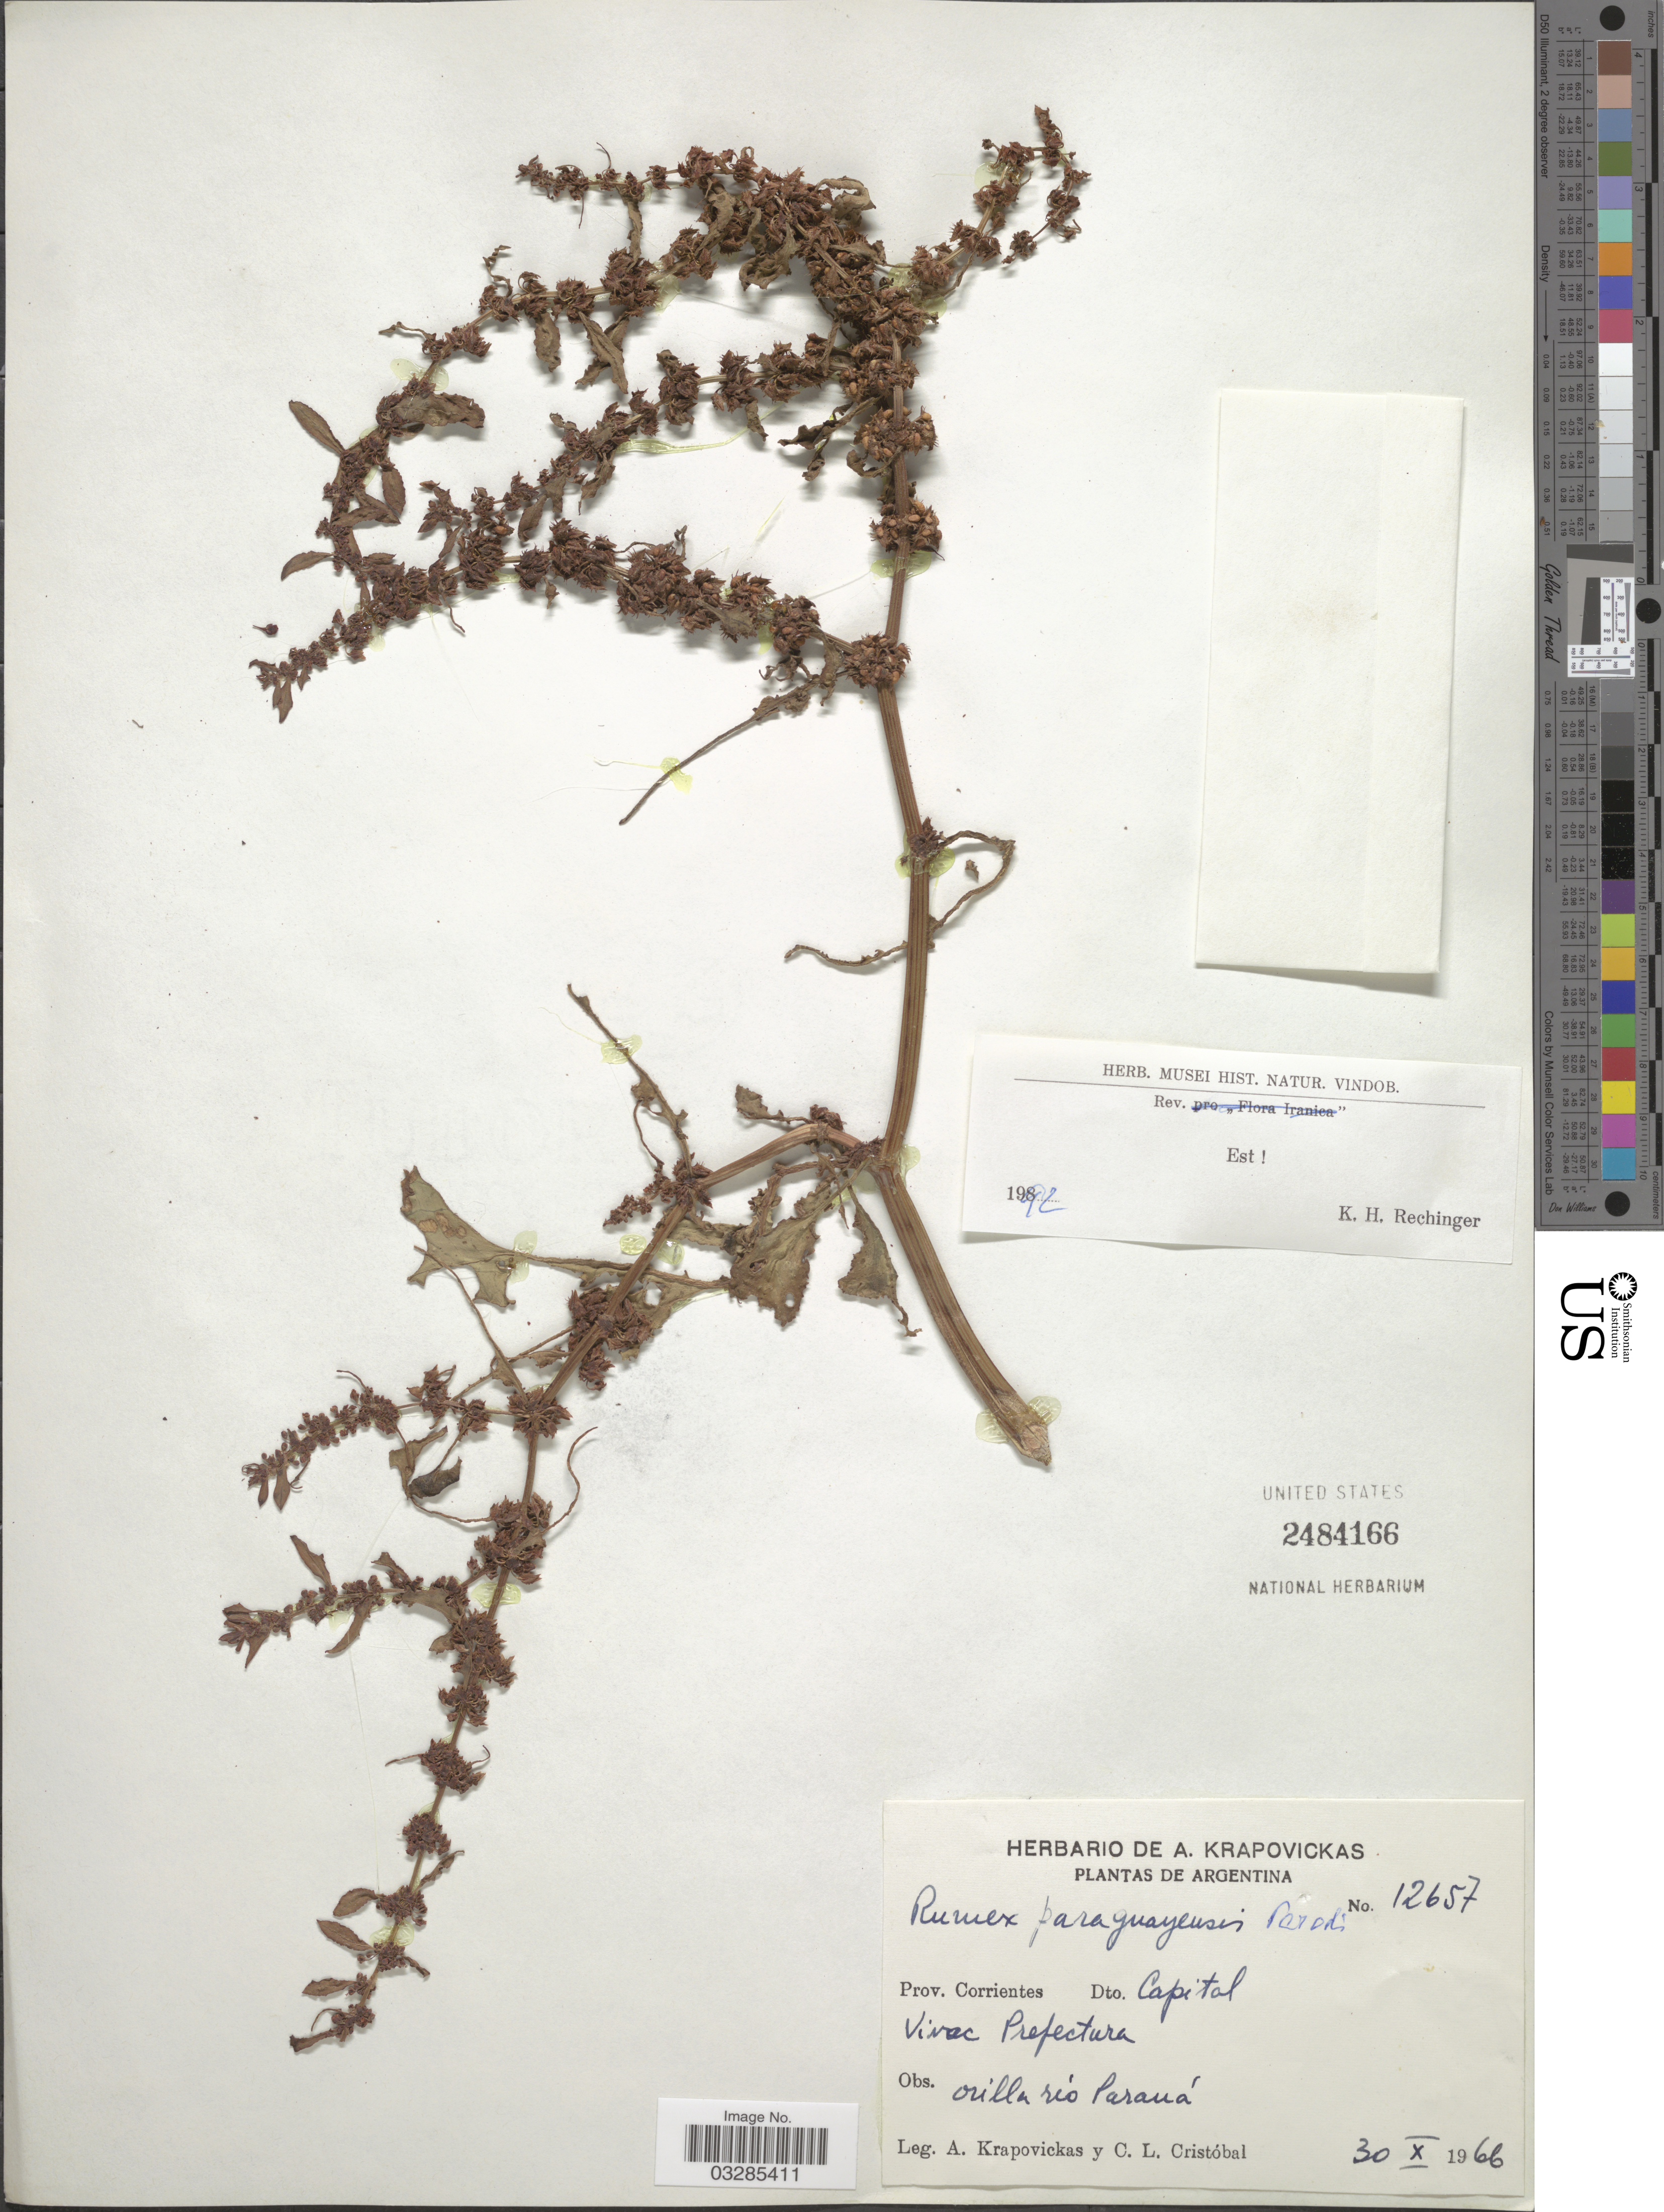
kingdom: Plantae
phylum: Tracheophyta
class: Magnoliopsida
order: Caryophyllales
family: Polygonaceae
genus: Rumex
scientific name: Rumex paraguayensis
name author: Parodi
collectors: A. Krapovickas & C. L. Cristóbal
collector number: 12657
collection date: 1966-10-30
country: Argentina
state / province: Corrientes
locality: Dto. Capital. Vivac Prefectura. Orílla río Paraná.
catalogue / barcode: US 2484166